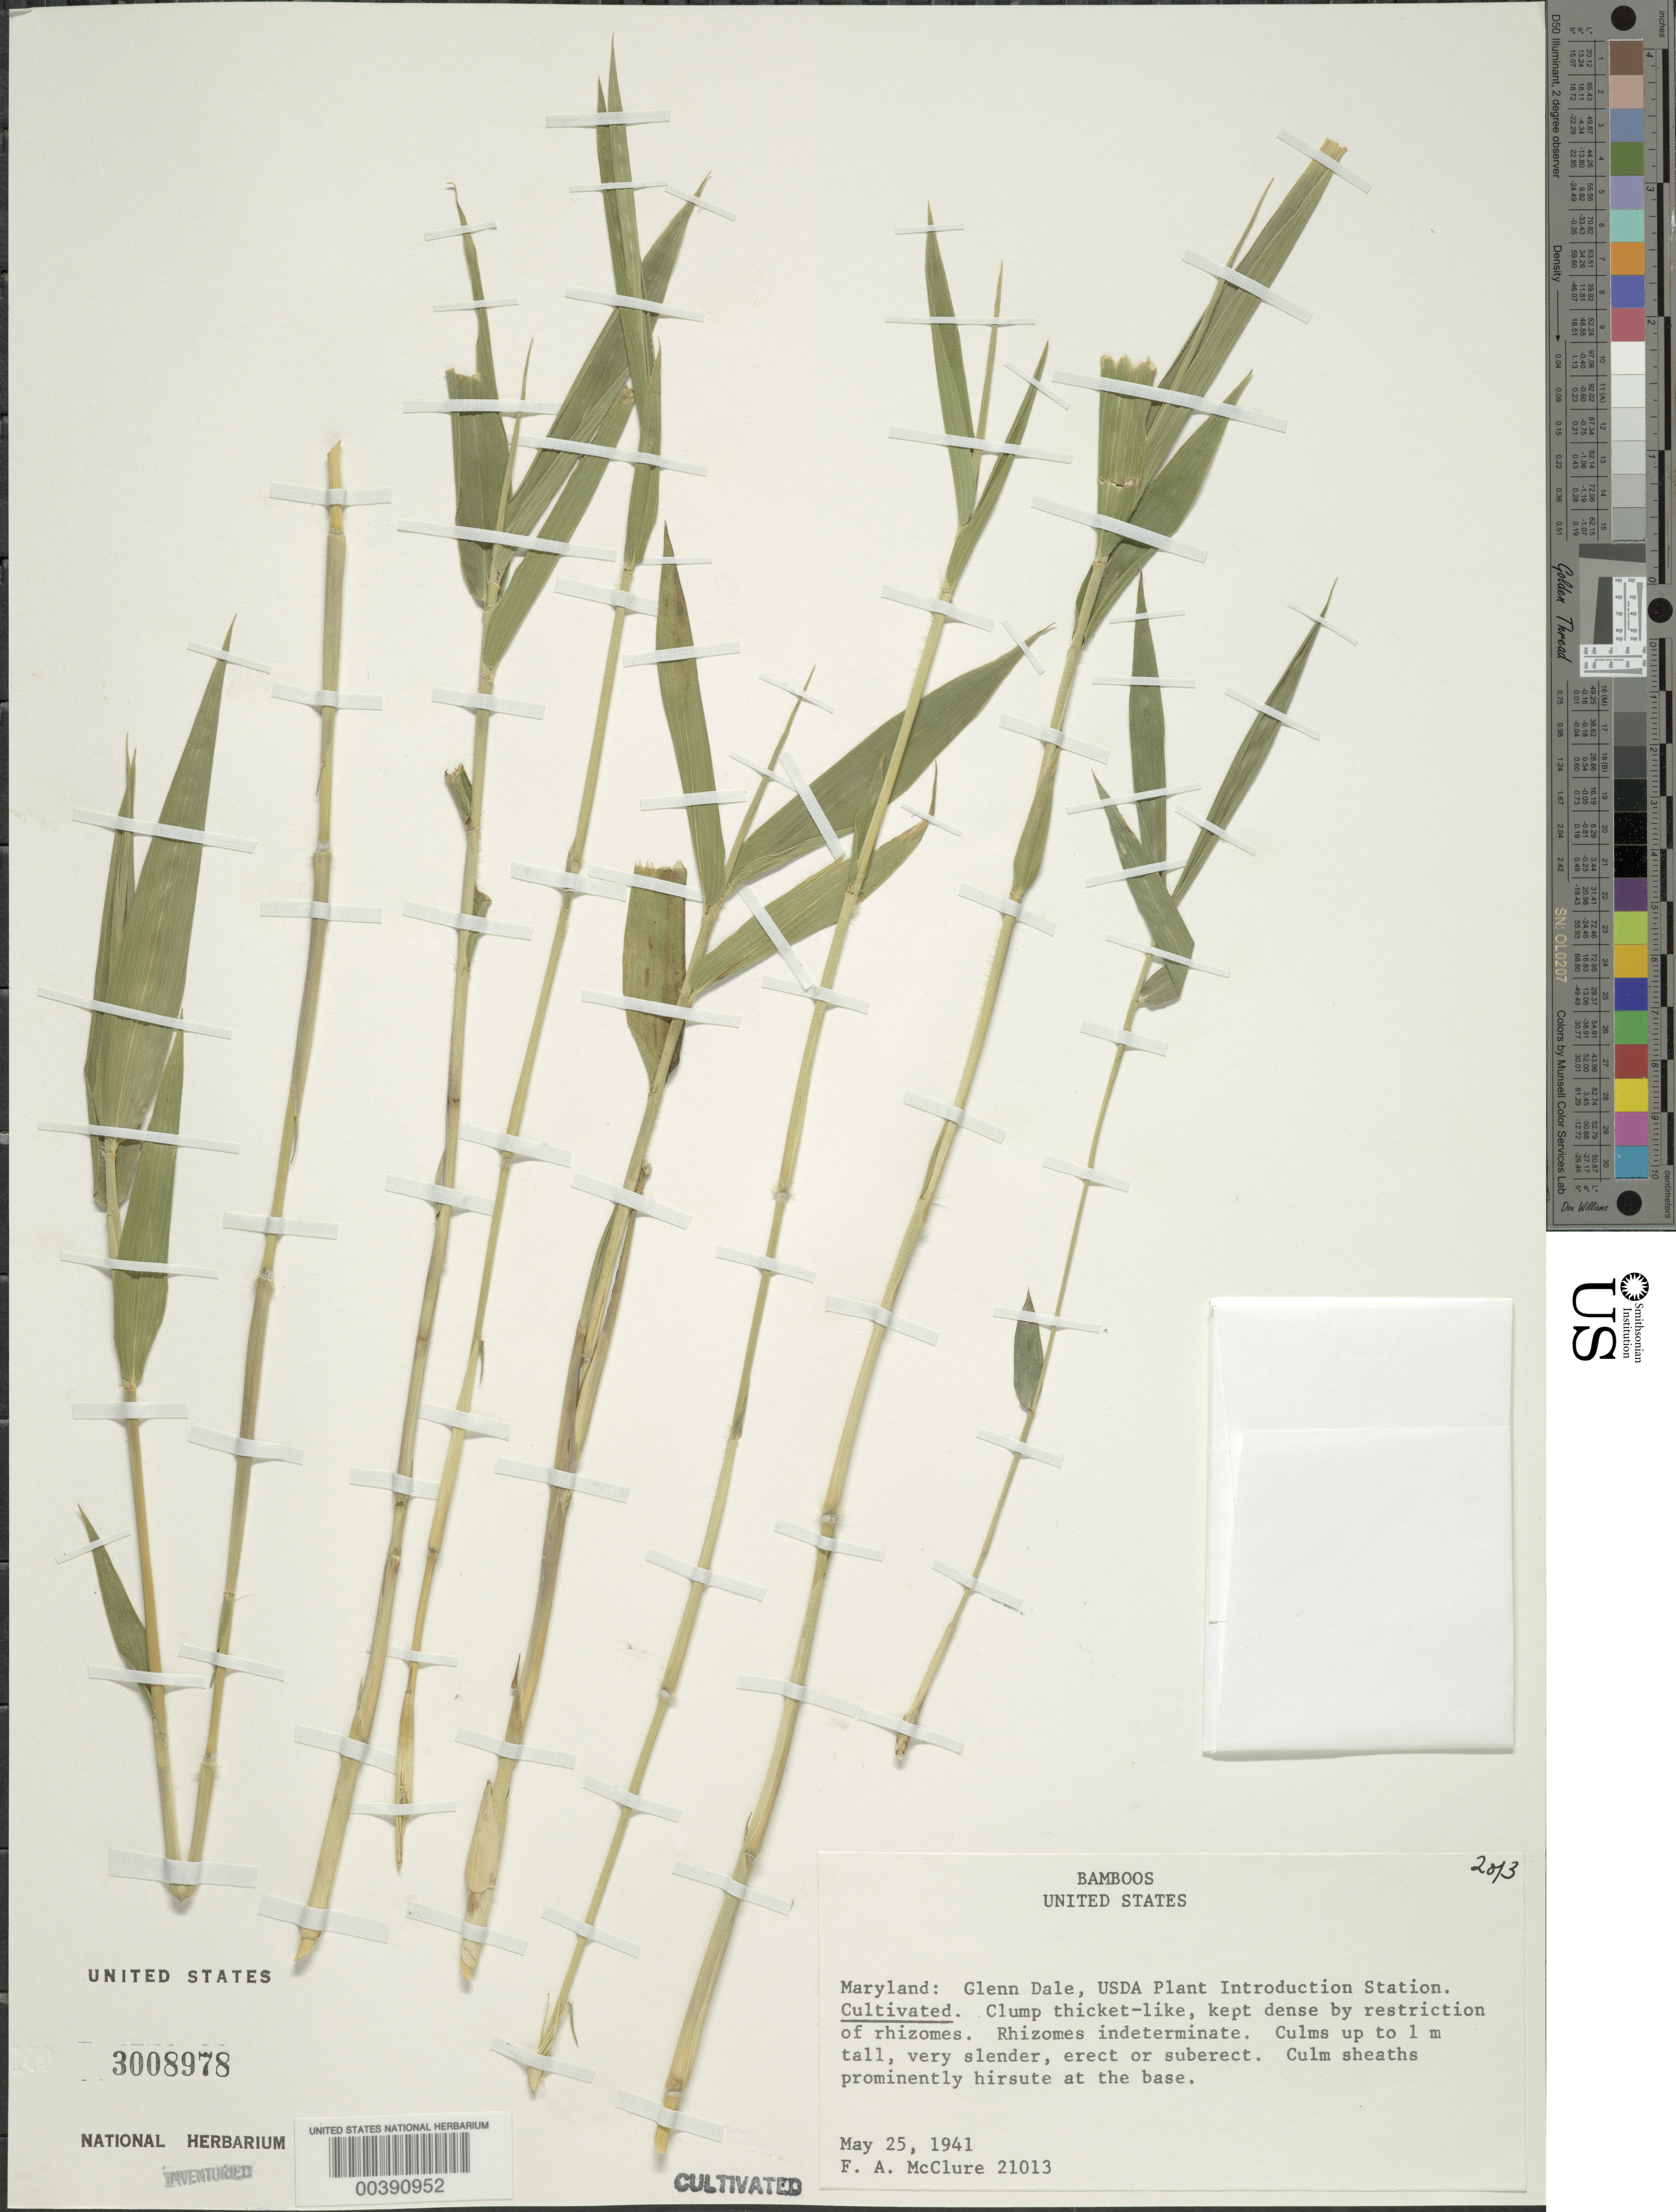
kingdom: Plantae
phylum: Tracheophyta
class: Liliopsida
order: Poales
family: Poaceae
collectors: F. A. McClure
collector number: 21013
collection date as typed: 25 May 1941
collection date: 1941-05-25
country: United States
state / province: Maryland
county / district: Prince George's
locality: Glenn dale, usda pi stat.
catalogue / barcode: US 3008978